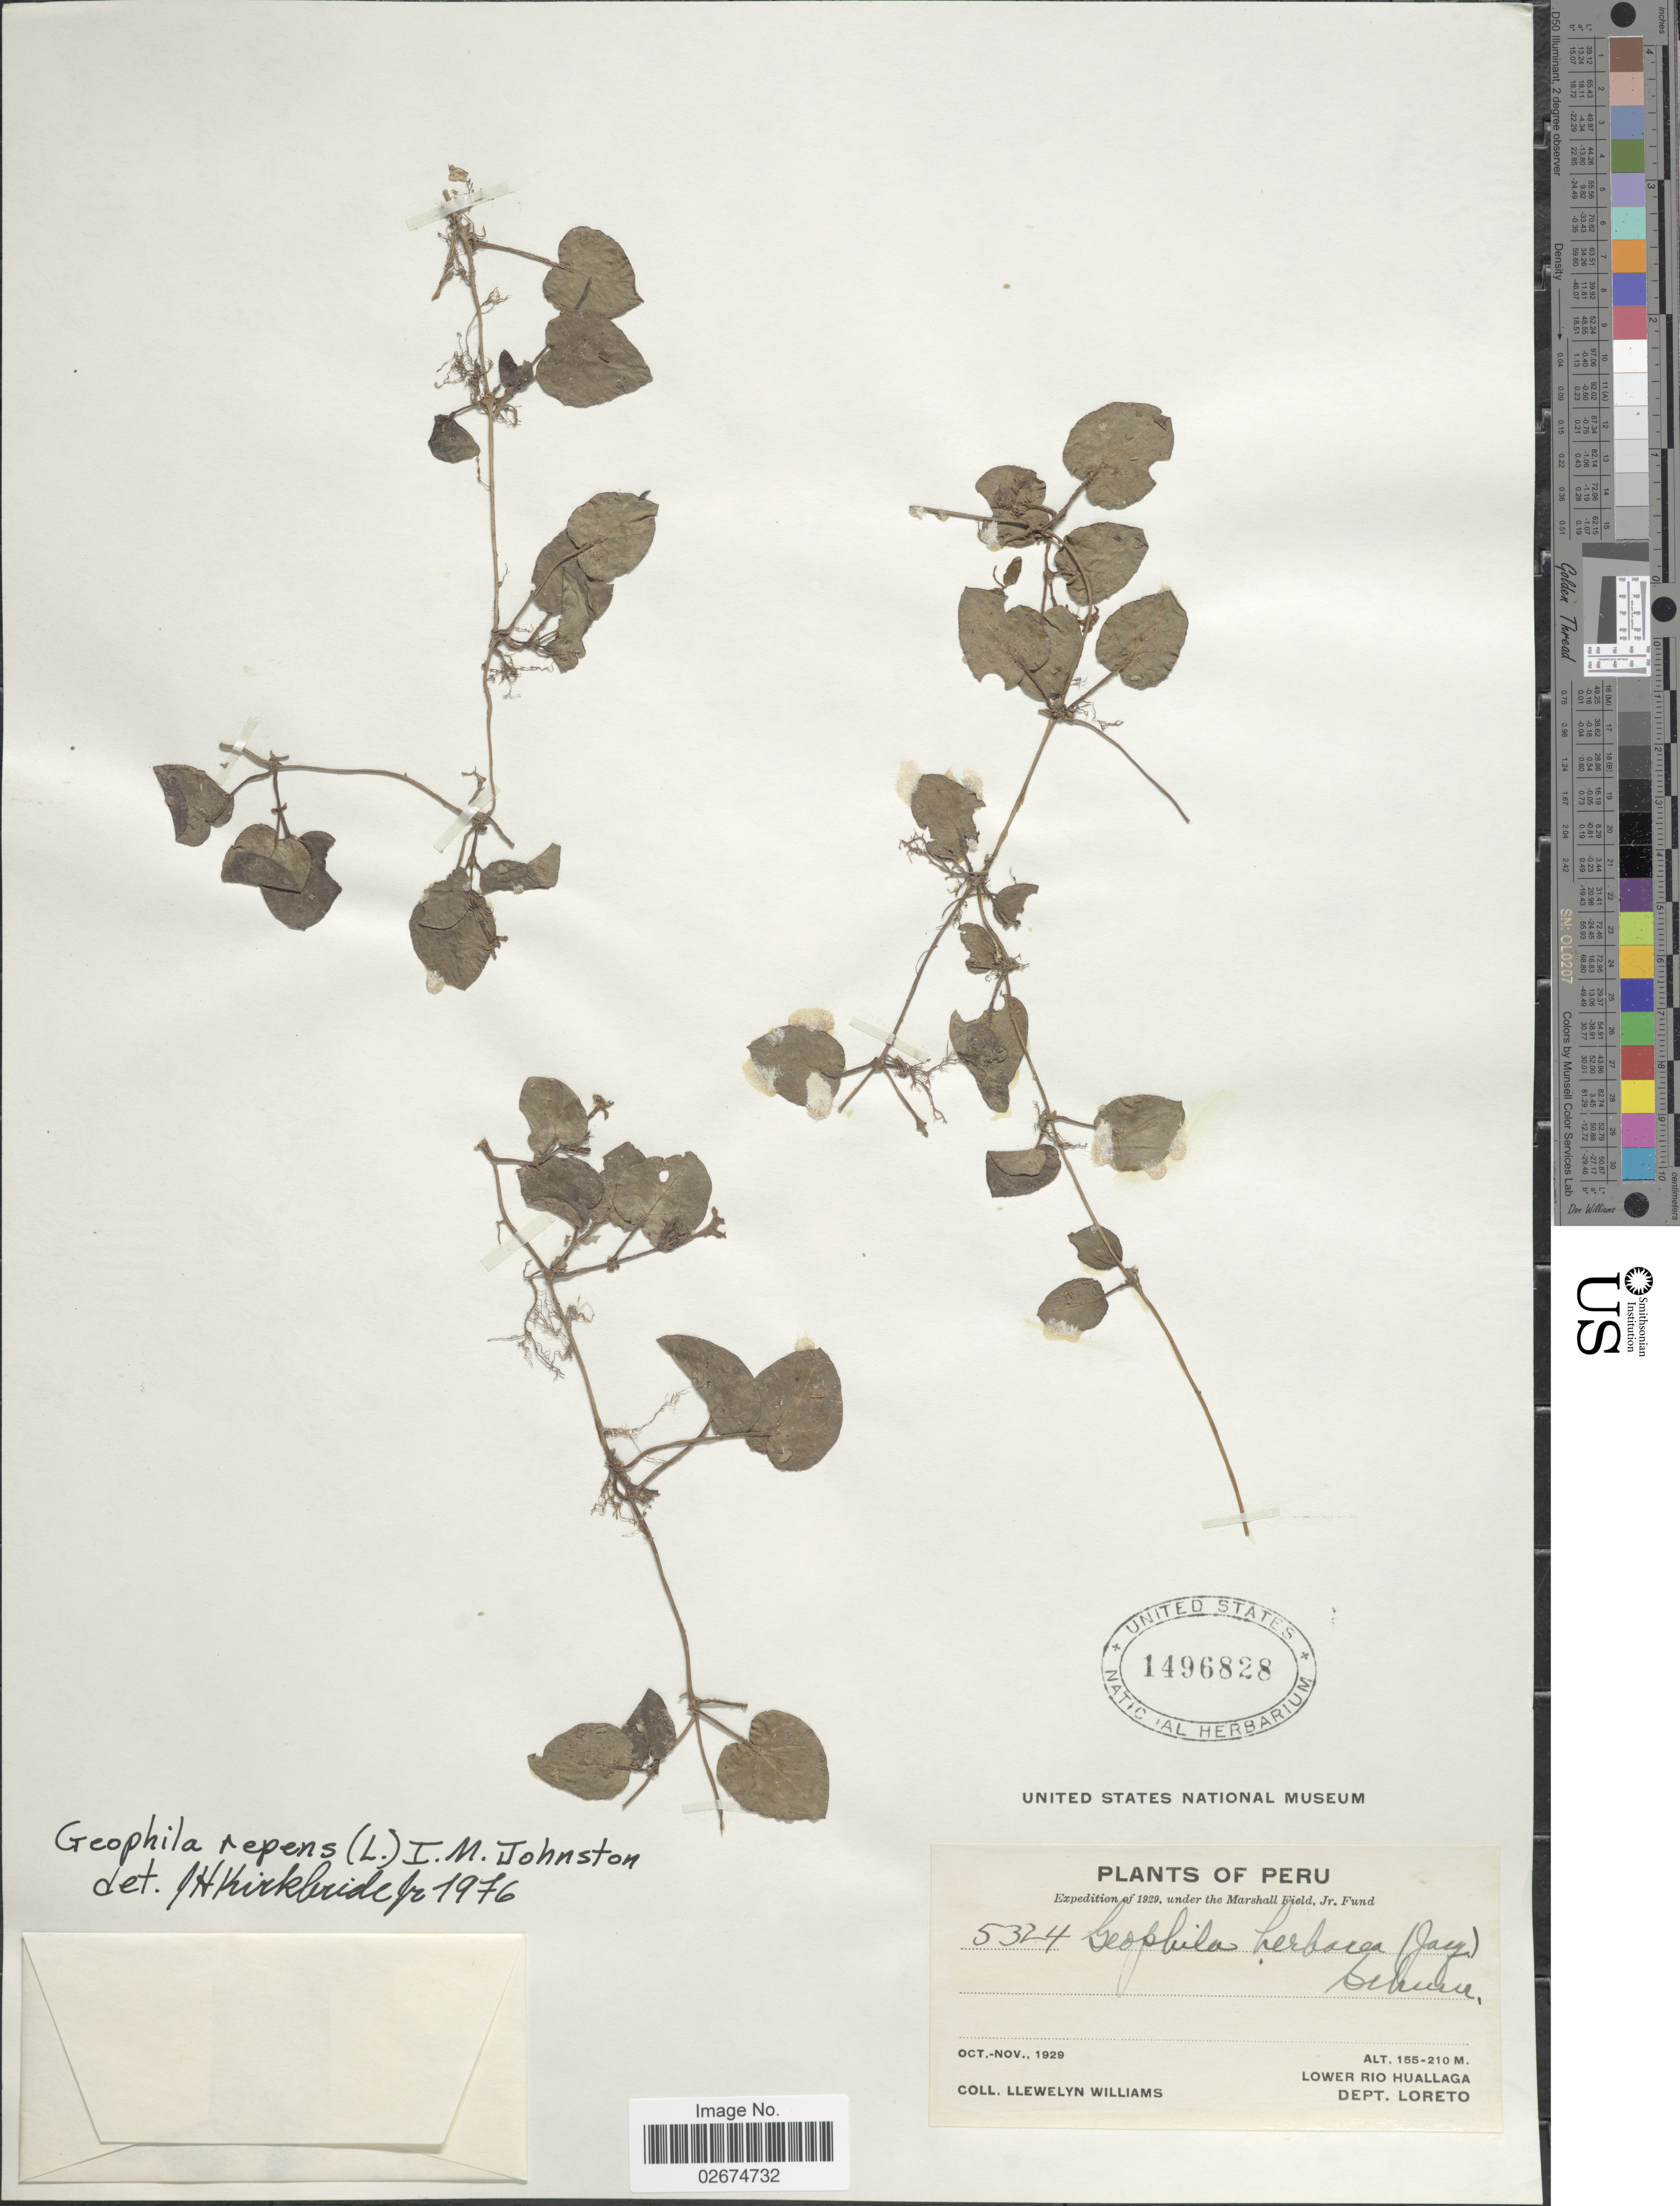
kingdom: Plantae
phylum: Tracheophyta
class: Magnoliopsida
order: Gentianales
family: Rubiaceae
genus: Carinta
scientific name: Carinta repens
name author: (L.) L.B. Sm. & Downs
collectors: Ll. Williams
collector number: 5324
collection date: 1929-10/1929-11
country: Peru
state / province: Loreto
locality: Lower Rio Huallaga, Dept. Loreto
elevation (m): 155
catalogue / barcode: US 1496828